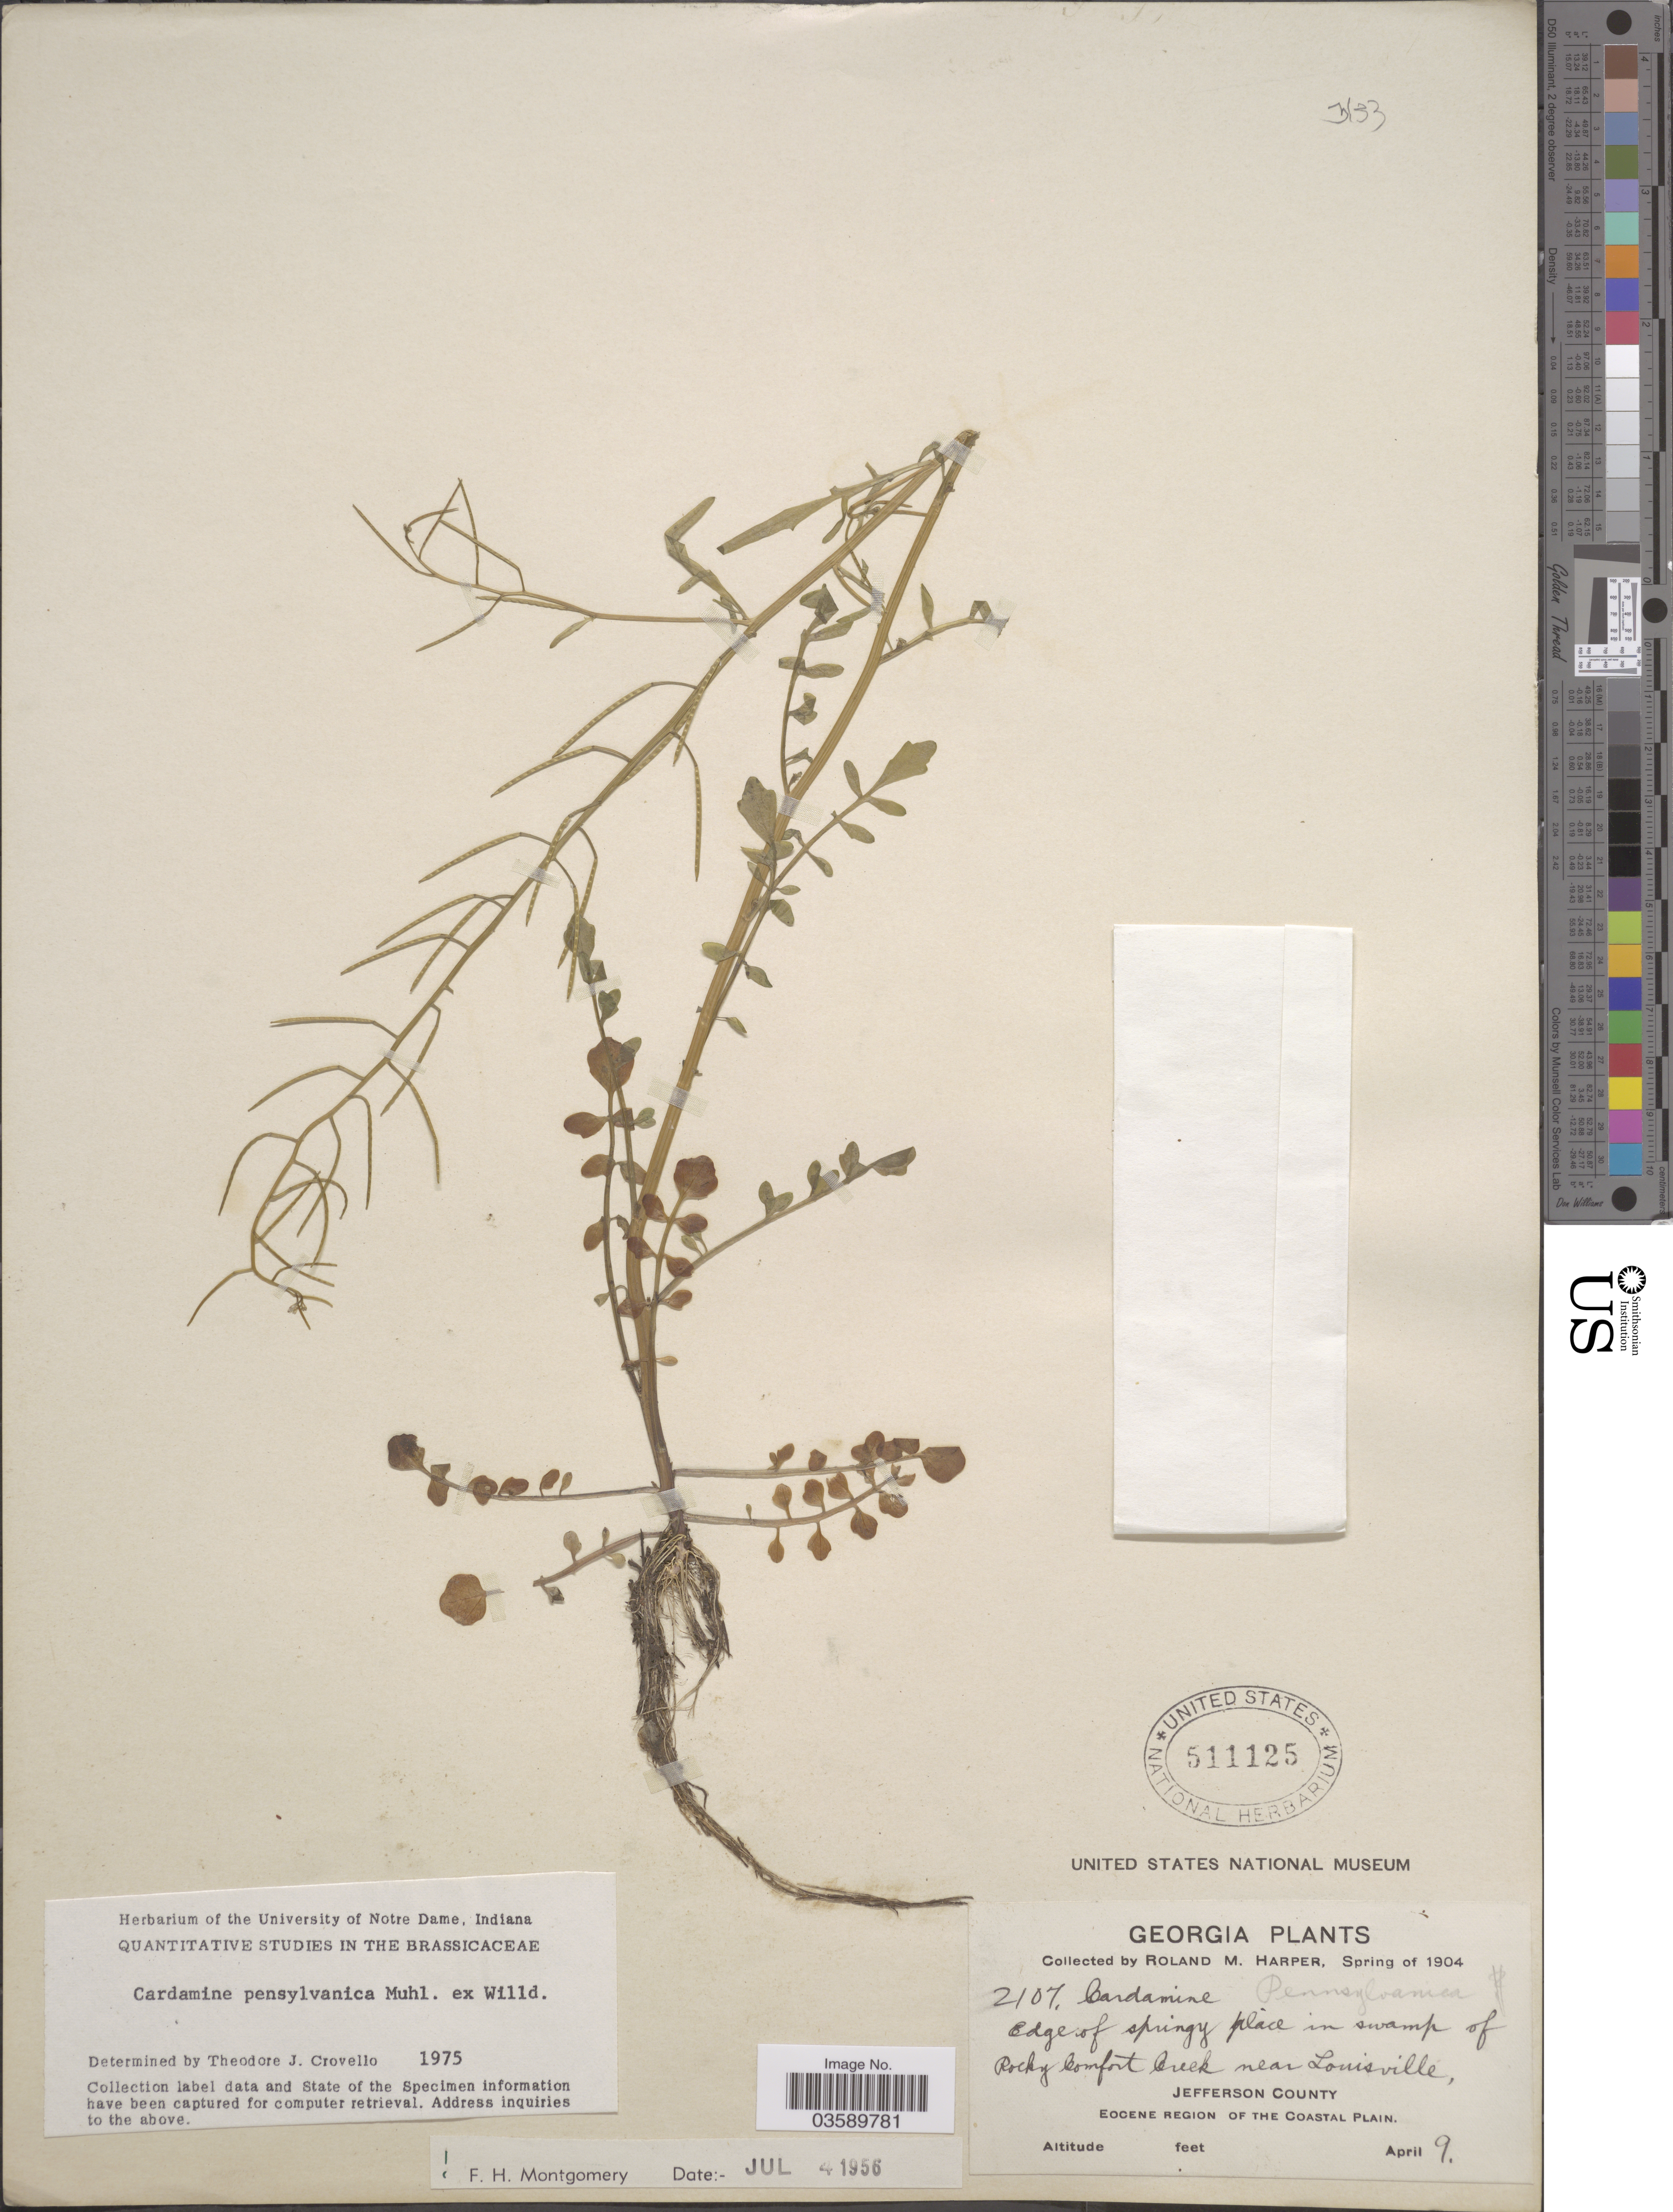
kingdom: Plantae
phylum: Tracheophyta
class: Magnoliopsida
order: Brassicales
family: Brassicaceae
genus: Cardamine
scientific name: Cardamine pensylvanica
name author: Muhl. ex Willd.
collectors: R. M. Harper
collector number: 2107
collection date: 1904-04-09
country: United States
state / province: Georgia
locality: Edge of springy place in swamp of Rocky Comfort Creek near Louisville, Jefferson County. Eocene Region of the Coastal Plain.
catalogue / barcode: US 511125